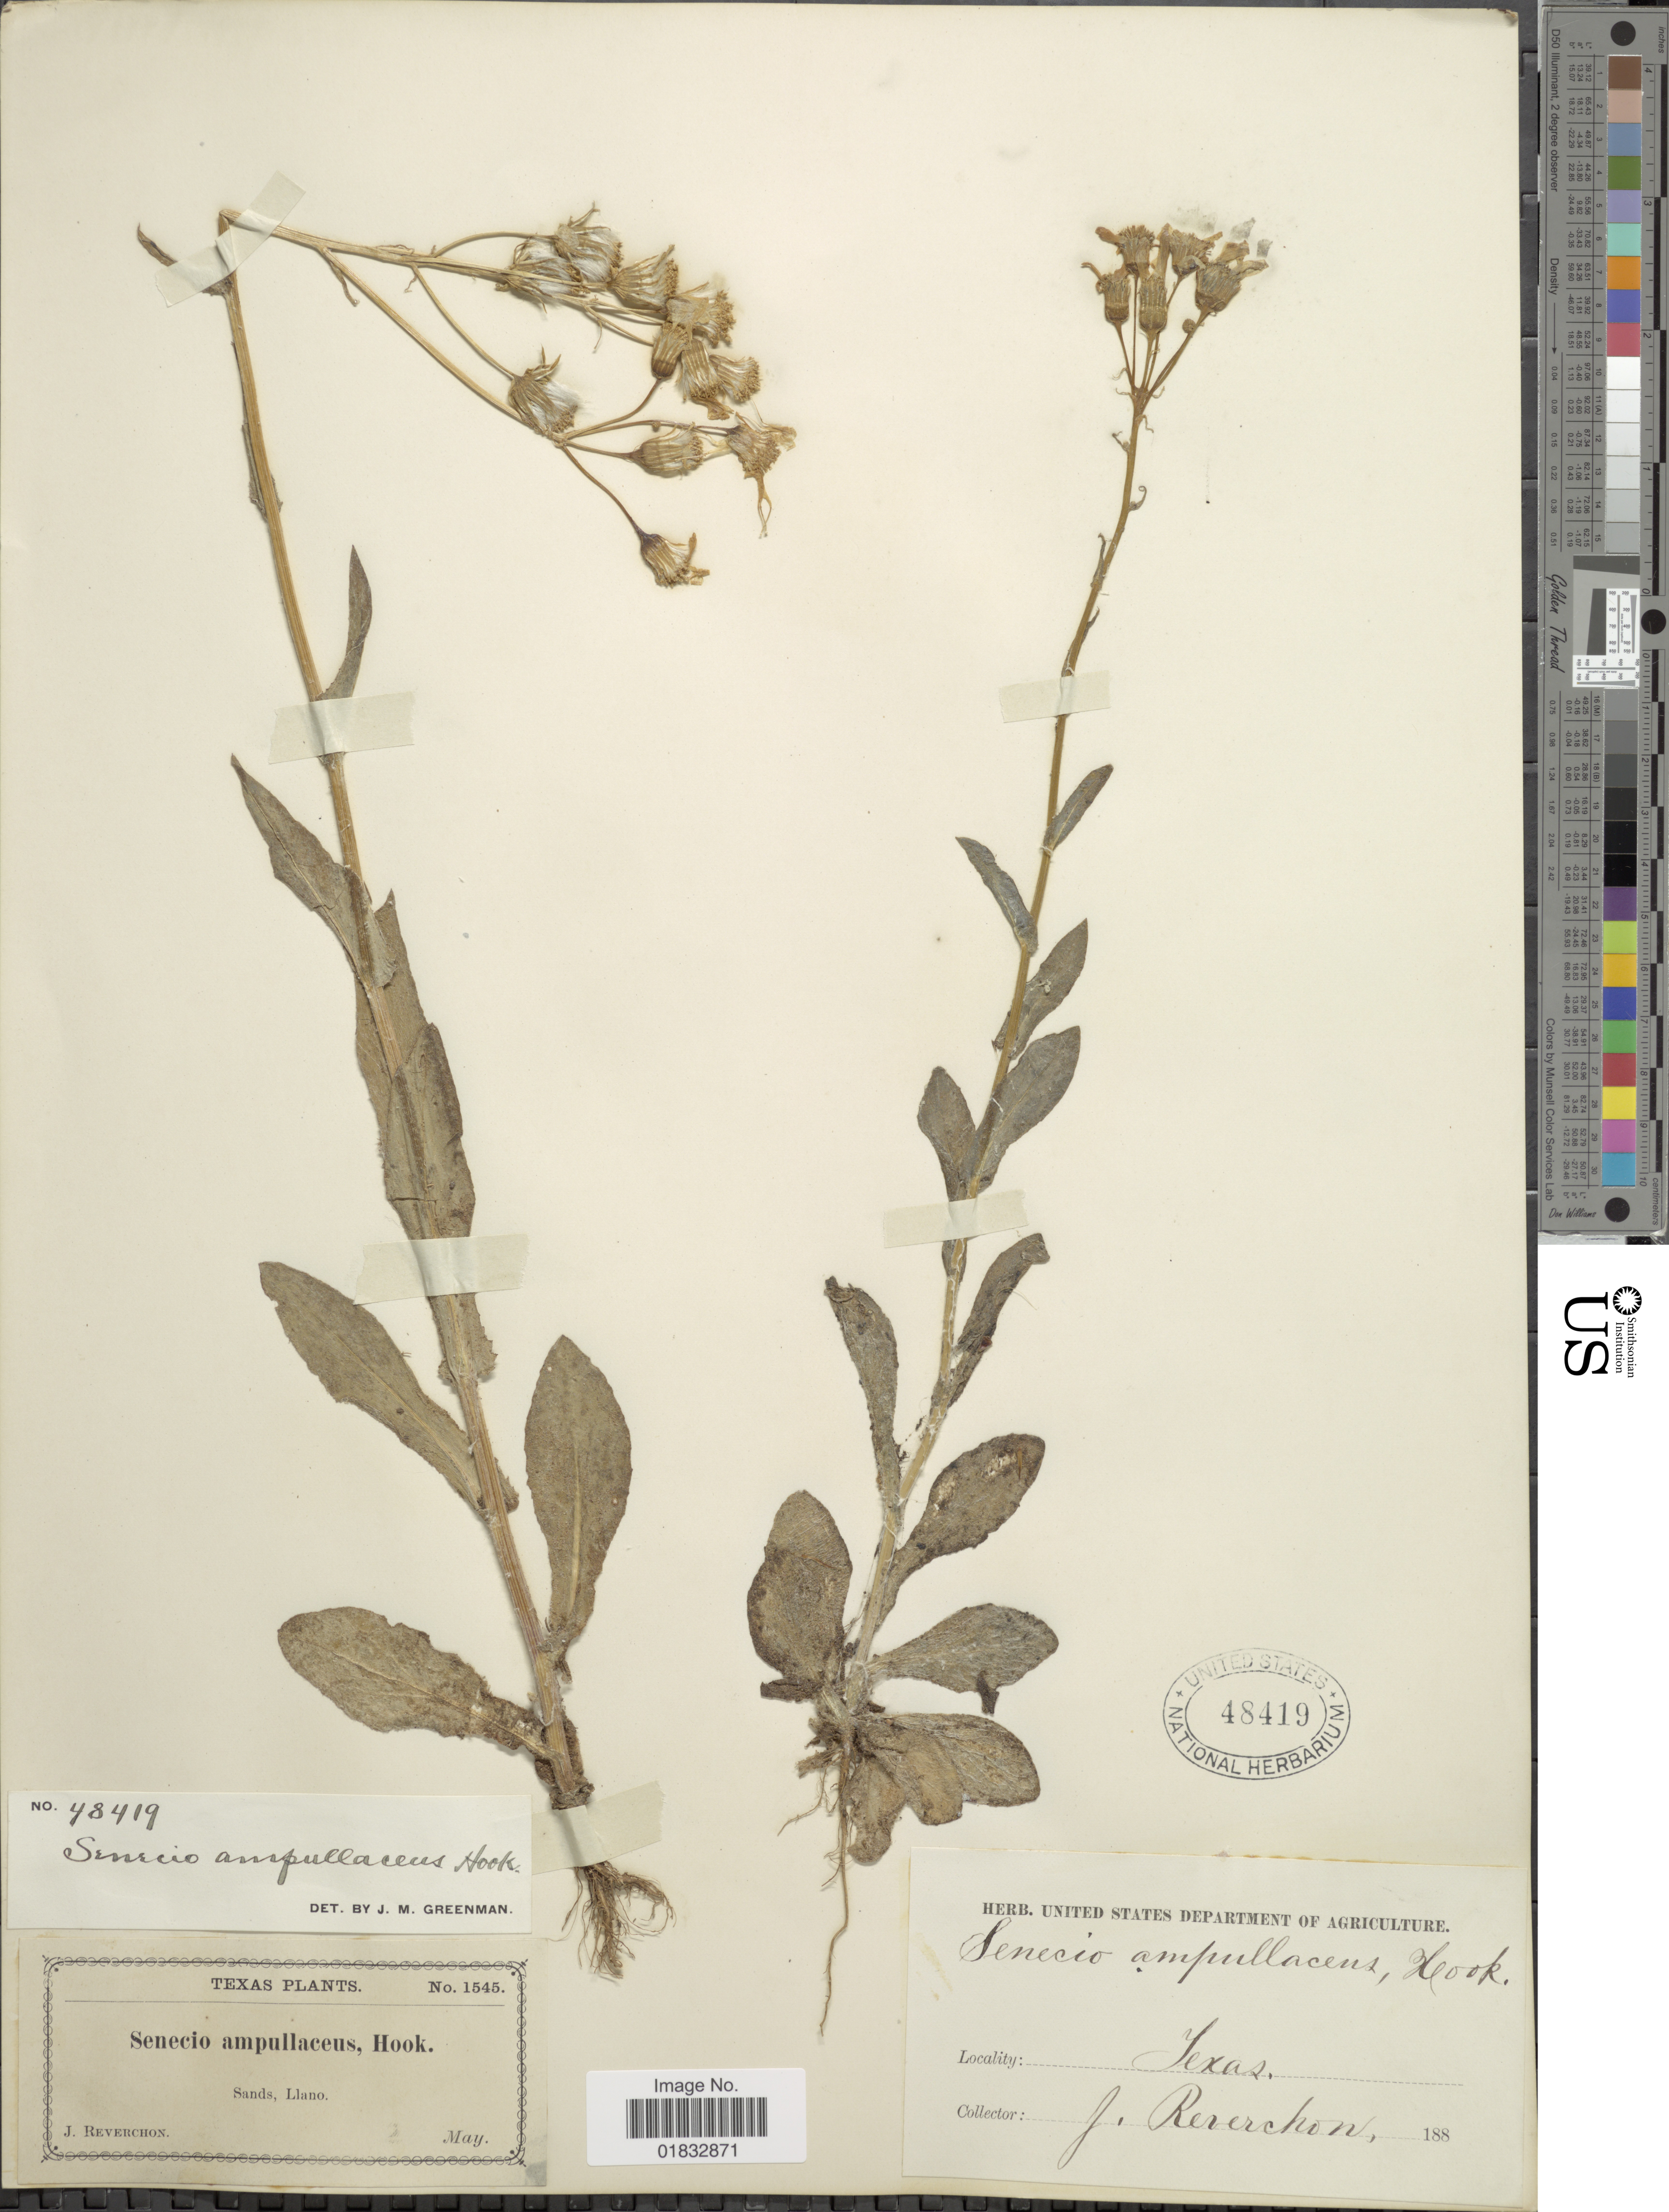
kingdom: Plantae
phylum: Tracheophyta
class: Magnoliopsida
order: Asterales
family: Asteraceae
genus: Senecio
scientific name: Senecio ampullaceus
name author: Hook.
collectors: J. Reverchon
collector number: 1545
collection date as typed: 188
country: United States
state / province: Texas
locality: Sands, Llano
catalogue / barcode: US 48419